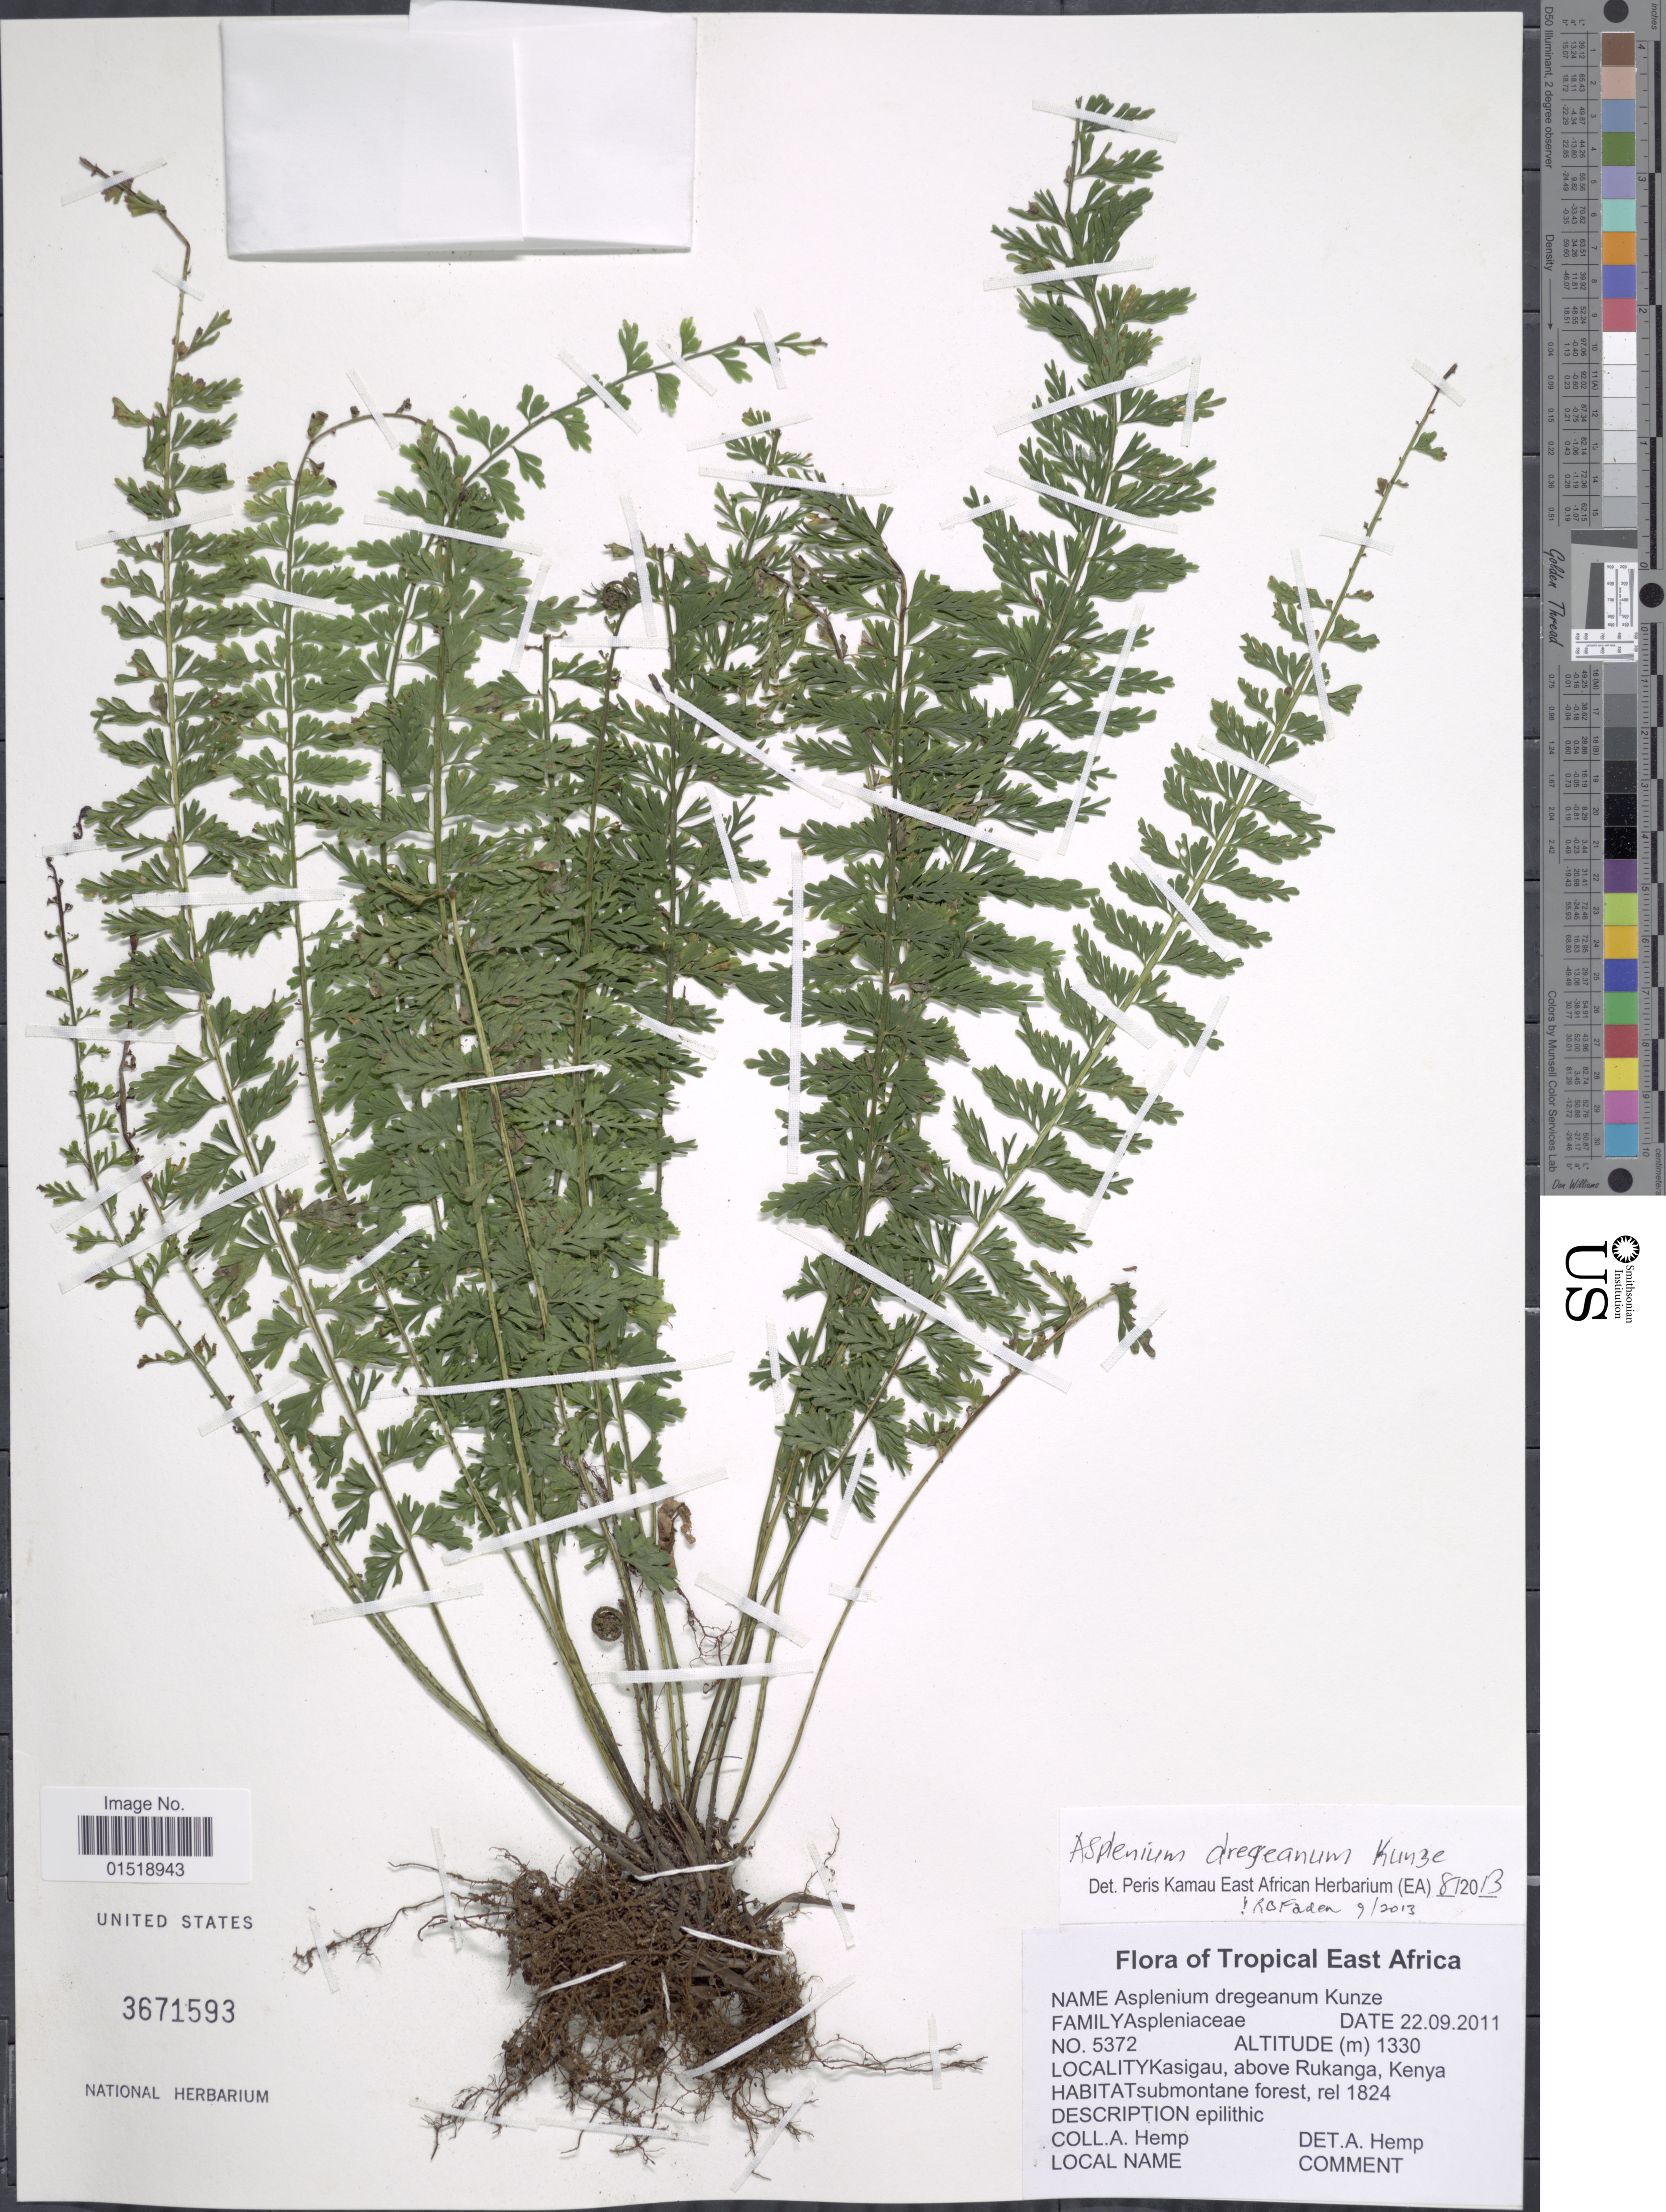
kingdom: Plantae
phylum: Tracheophyta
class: Polypodiopsida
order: Polypodiales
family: Aspleniaceae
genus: Asplenium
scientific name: Asplenium dregeanum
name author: Kunze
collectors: A. Hemp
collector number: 5372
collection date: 2011-09-22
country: Kenya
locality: Tropical East Africa. Kasigau, above Rukanga, Kenya.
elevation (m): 1330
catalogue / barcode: US 3671593